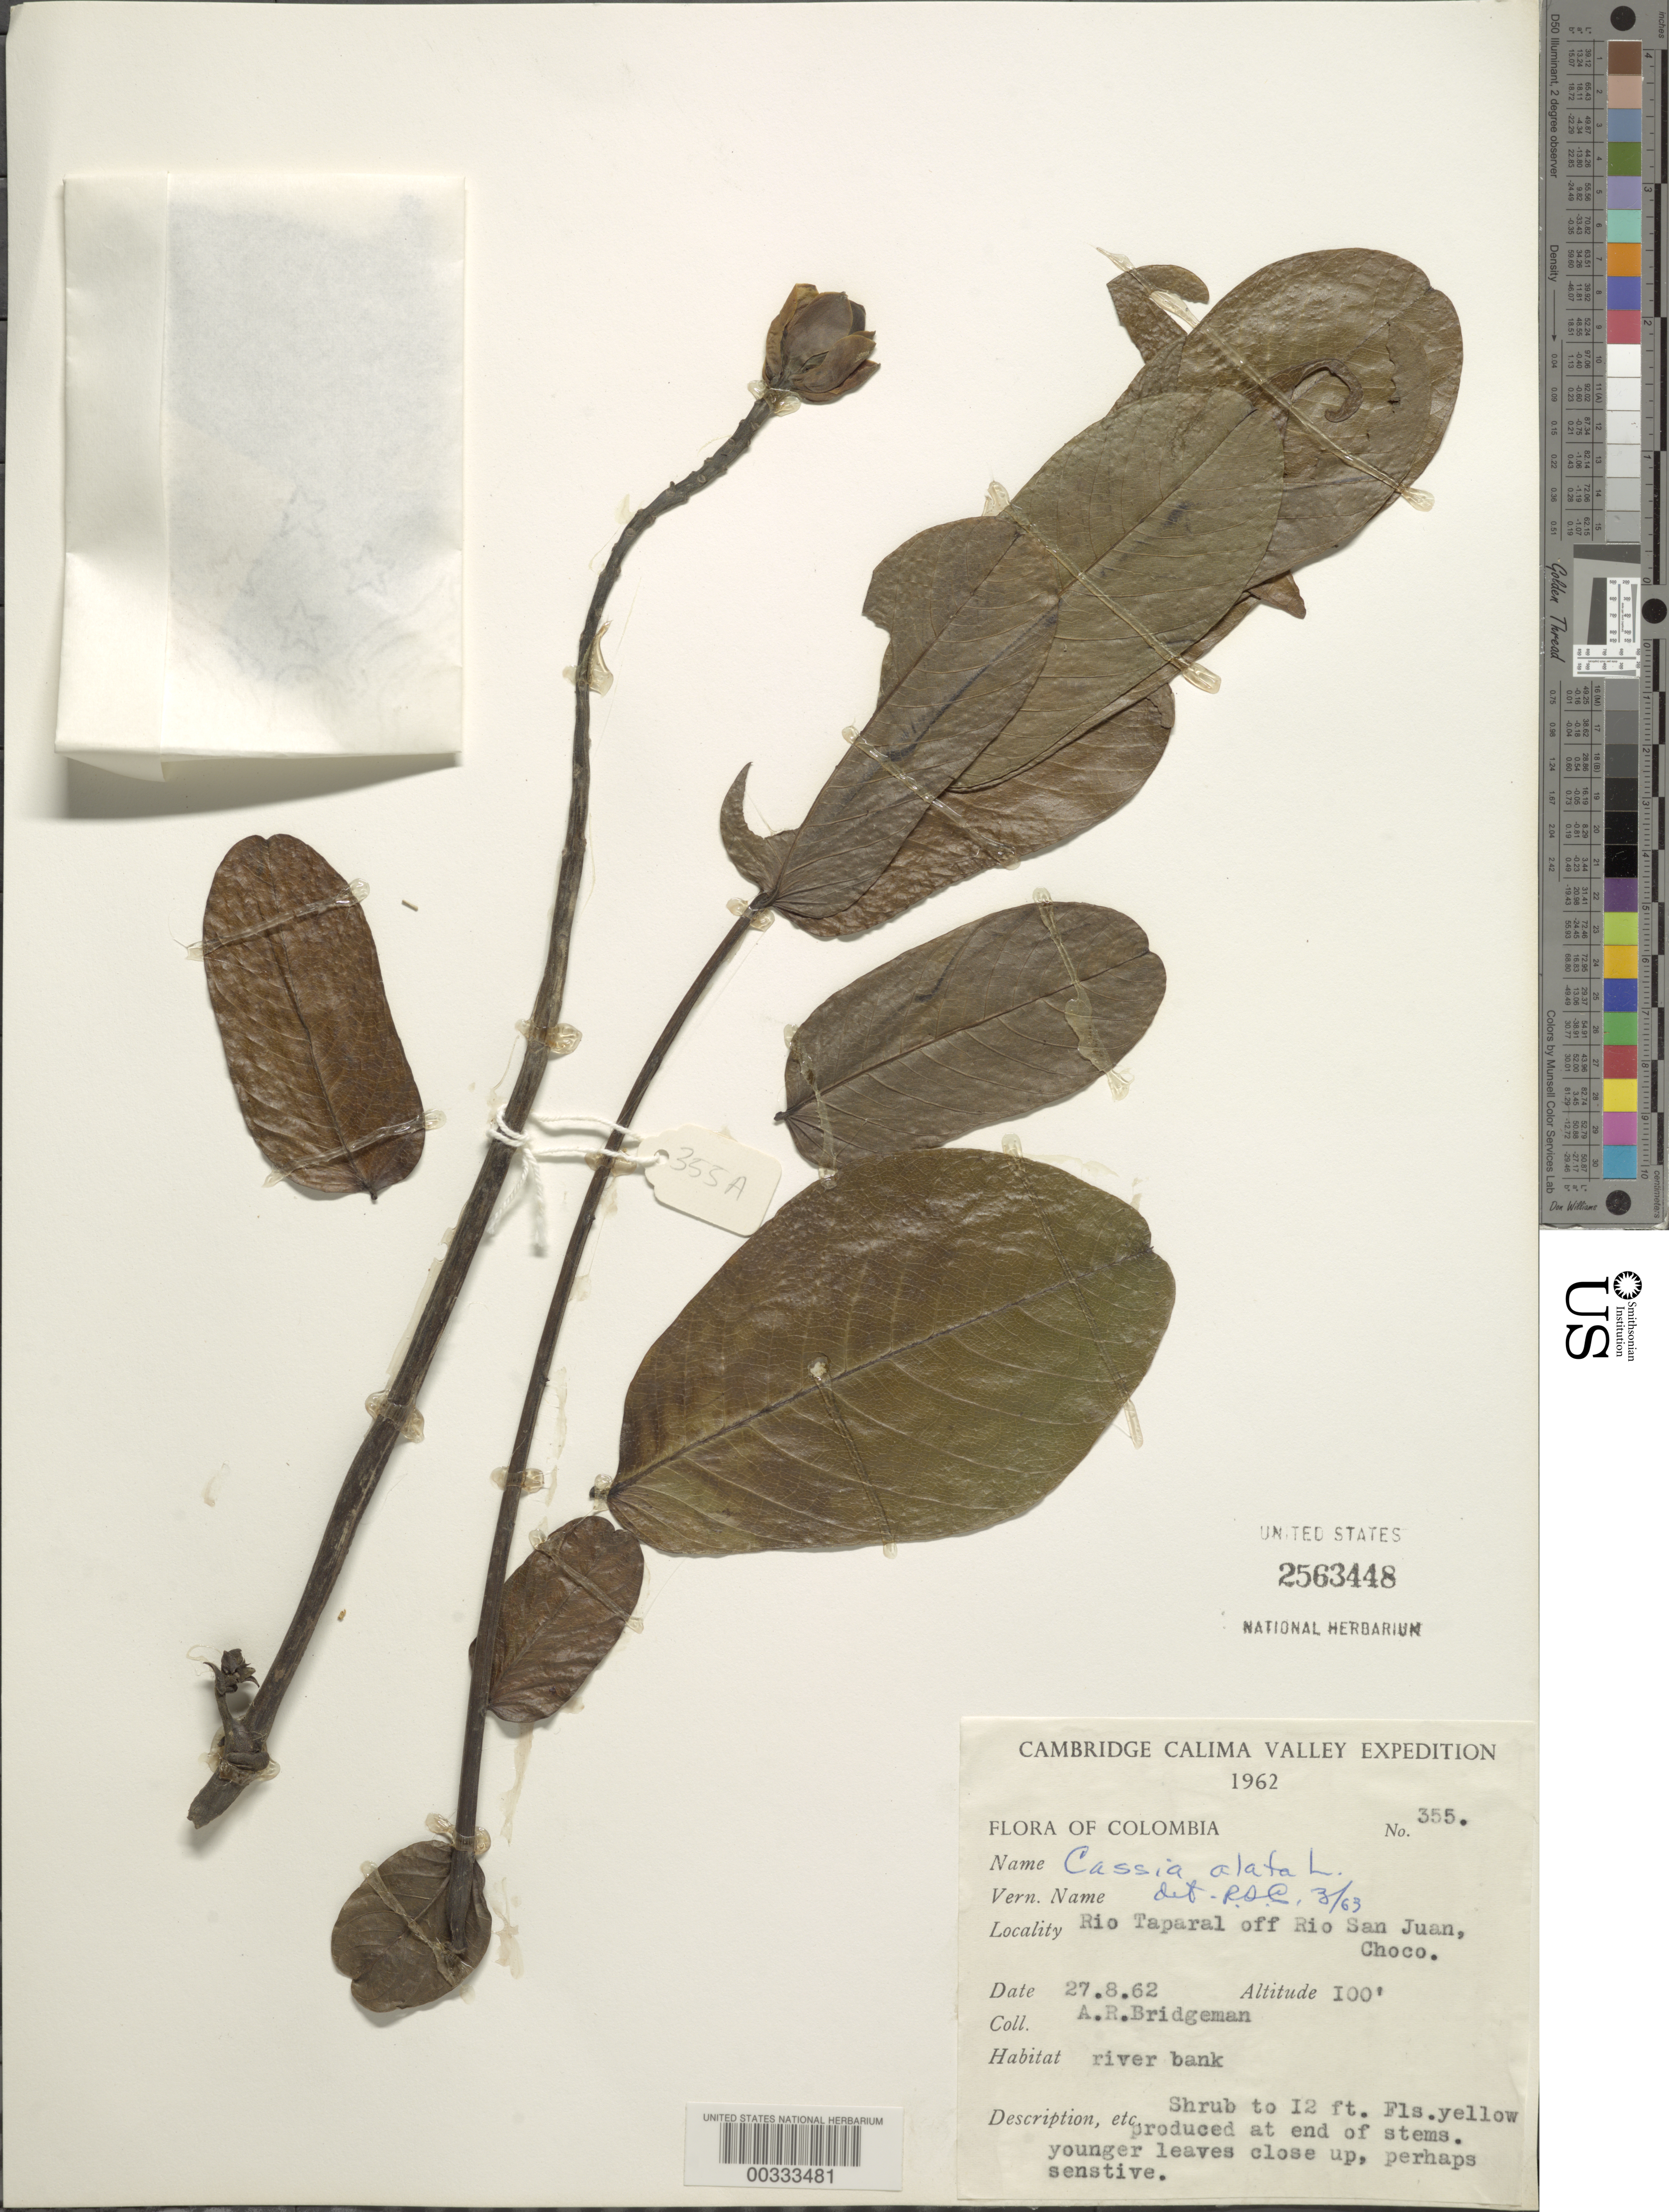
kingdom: Plantae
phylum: Tracheophyta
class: Magnoliopsida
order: Fabales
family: Fabaceae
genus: Senna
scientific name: Senna alata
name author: (L.) Roxb.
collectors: A. Bridgeman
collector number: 355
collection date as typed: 27 Aug 1962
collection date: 1962-08-27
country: Colombia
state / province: Chocó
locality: Rio Taparal of f Rio San Juan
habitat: River bank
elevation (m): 30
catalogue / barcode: US 2563448